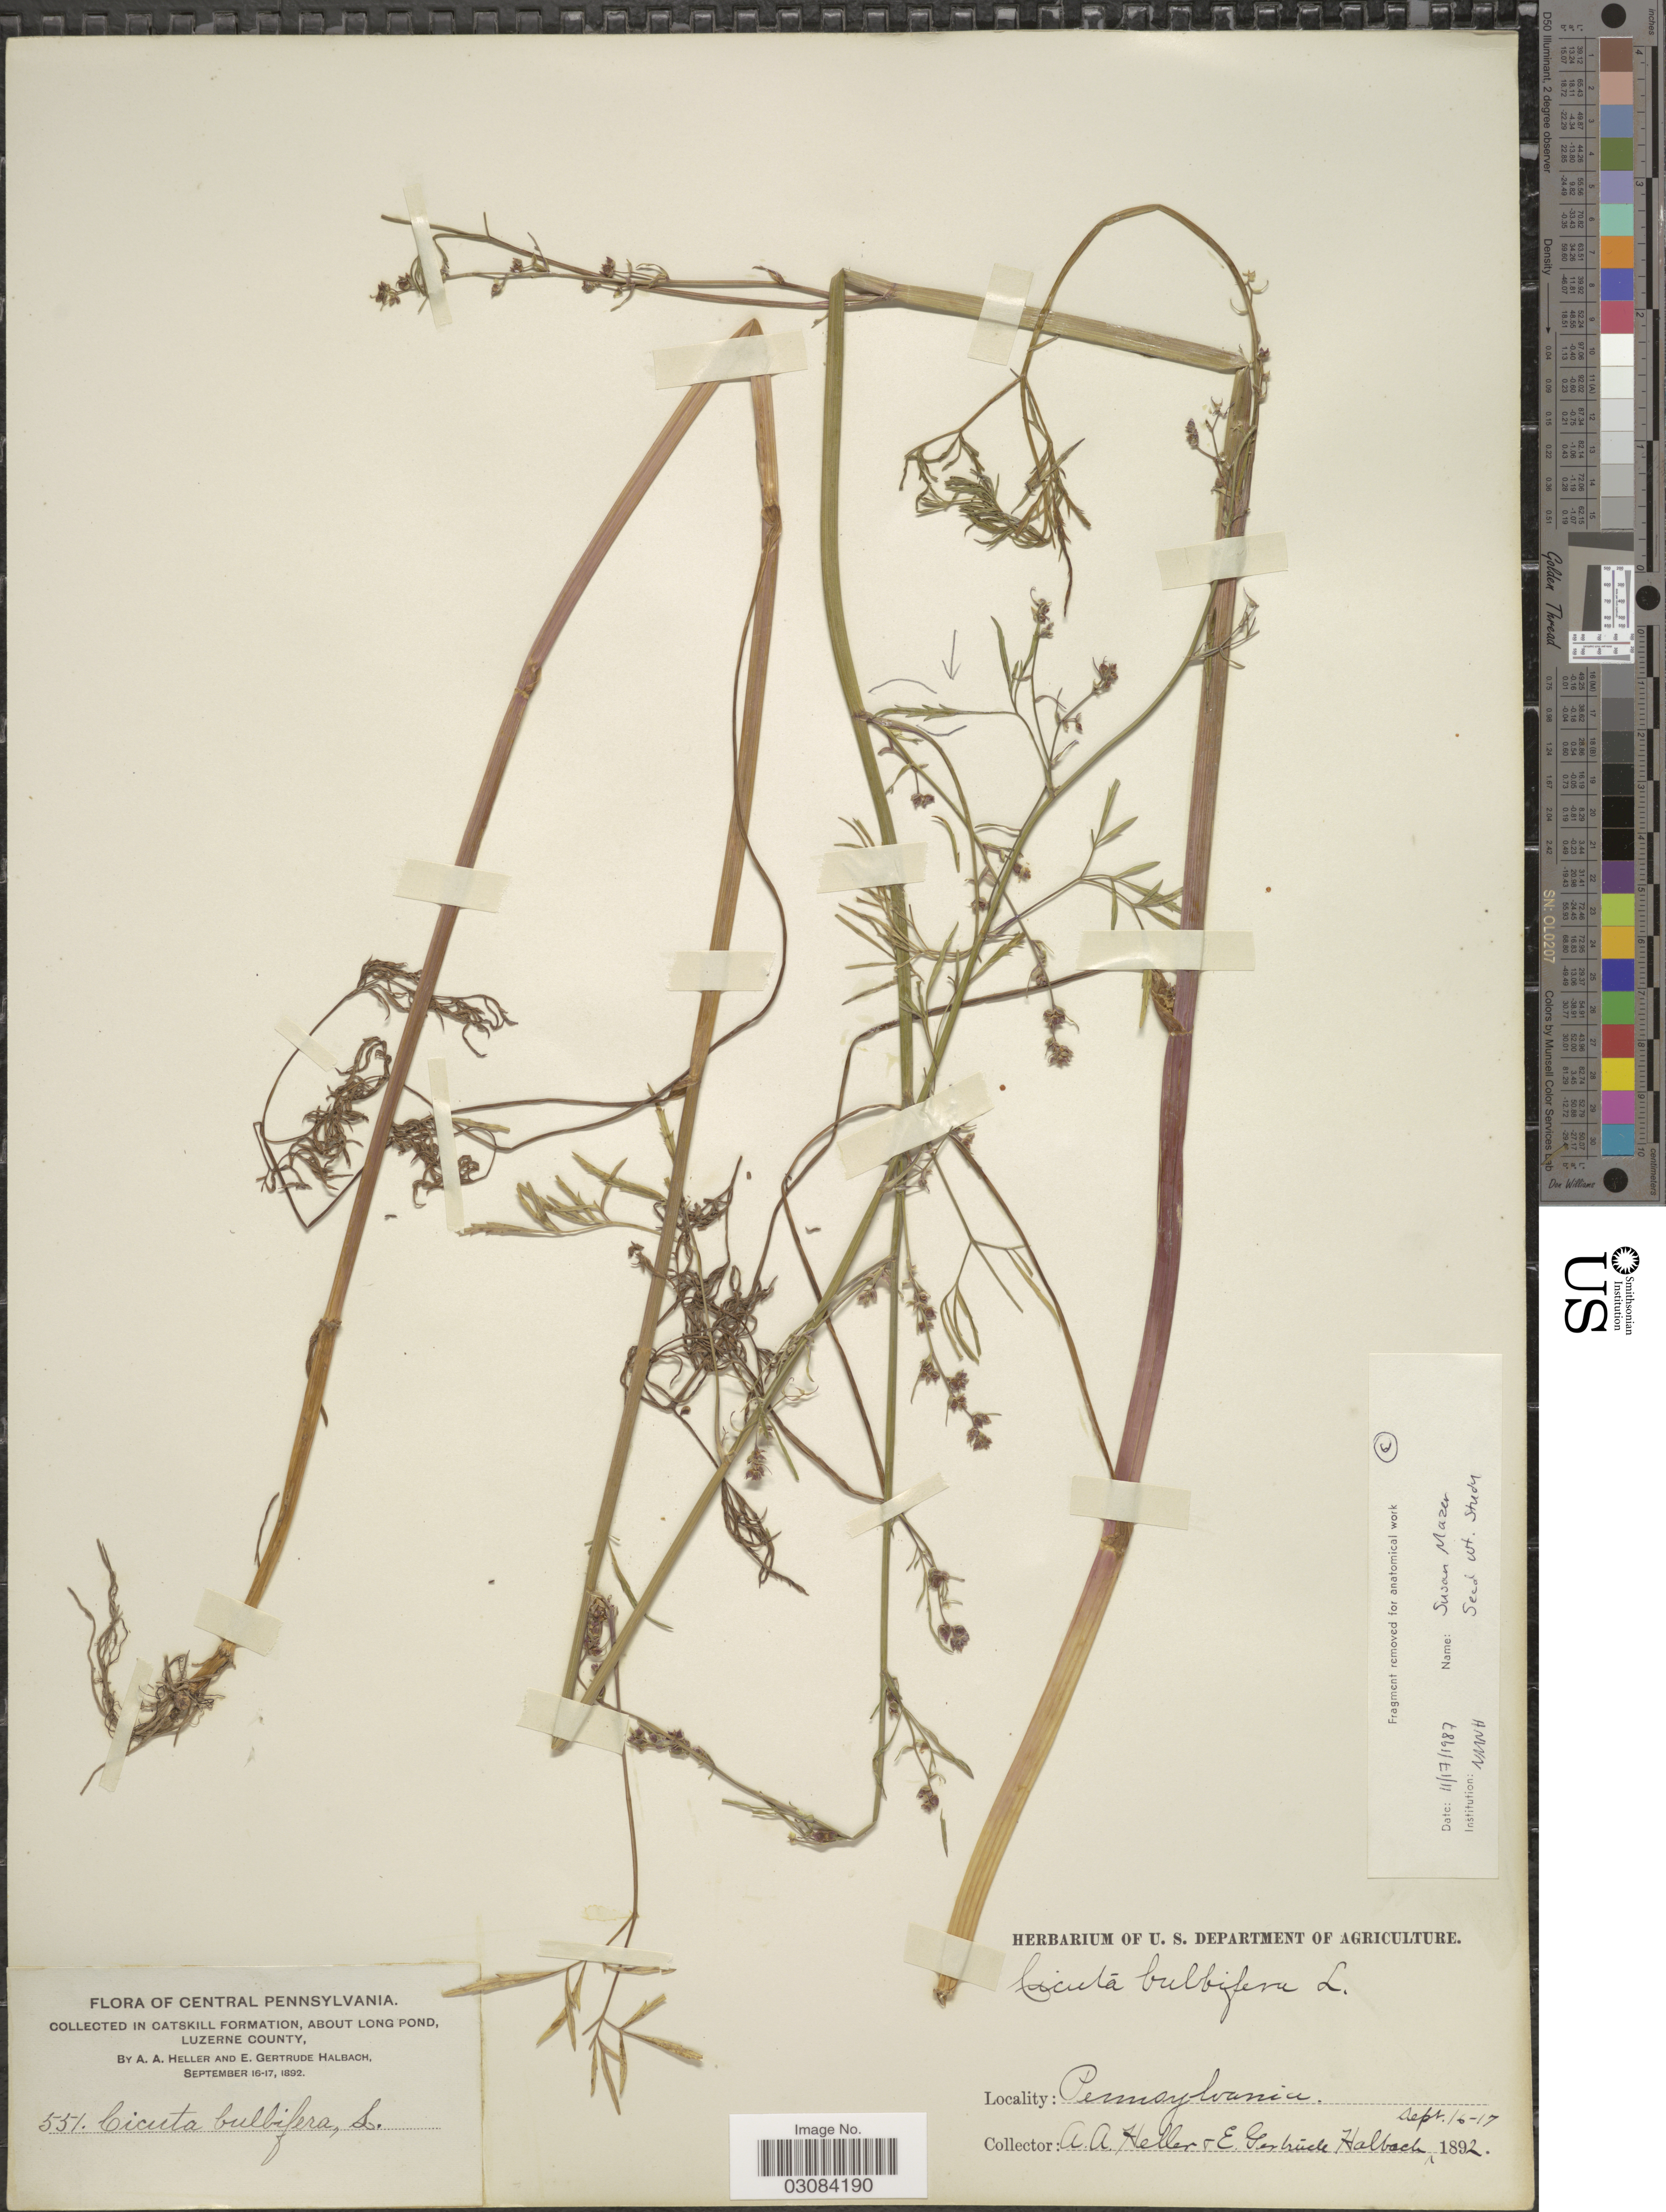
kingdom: Plantae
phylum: Tracheophyta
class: Magnoliopsida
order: Apiales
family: Apiaceae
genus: Cicuta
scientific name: Cicuta bulbifera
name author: L.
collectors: A. A. Heller & E. G. Halbach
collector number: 551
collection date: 1892-09-16/1892-09-17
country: United States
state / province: Pennsylvania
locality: Central Pennsylvania. Collected in Catskill Formation, about Long Pond, Luzerne County.